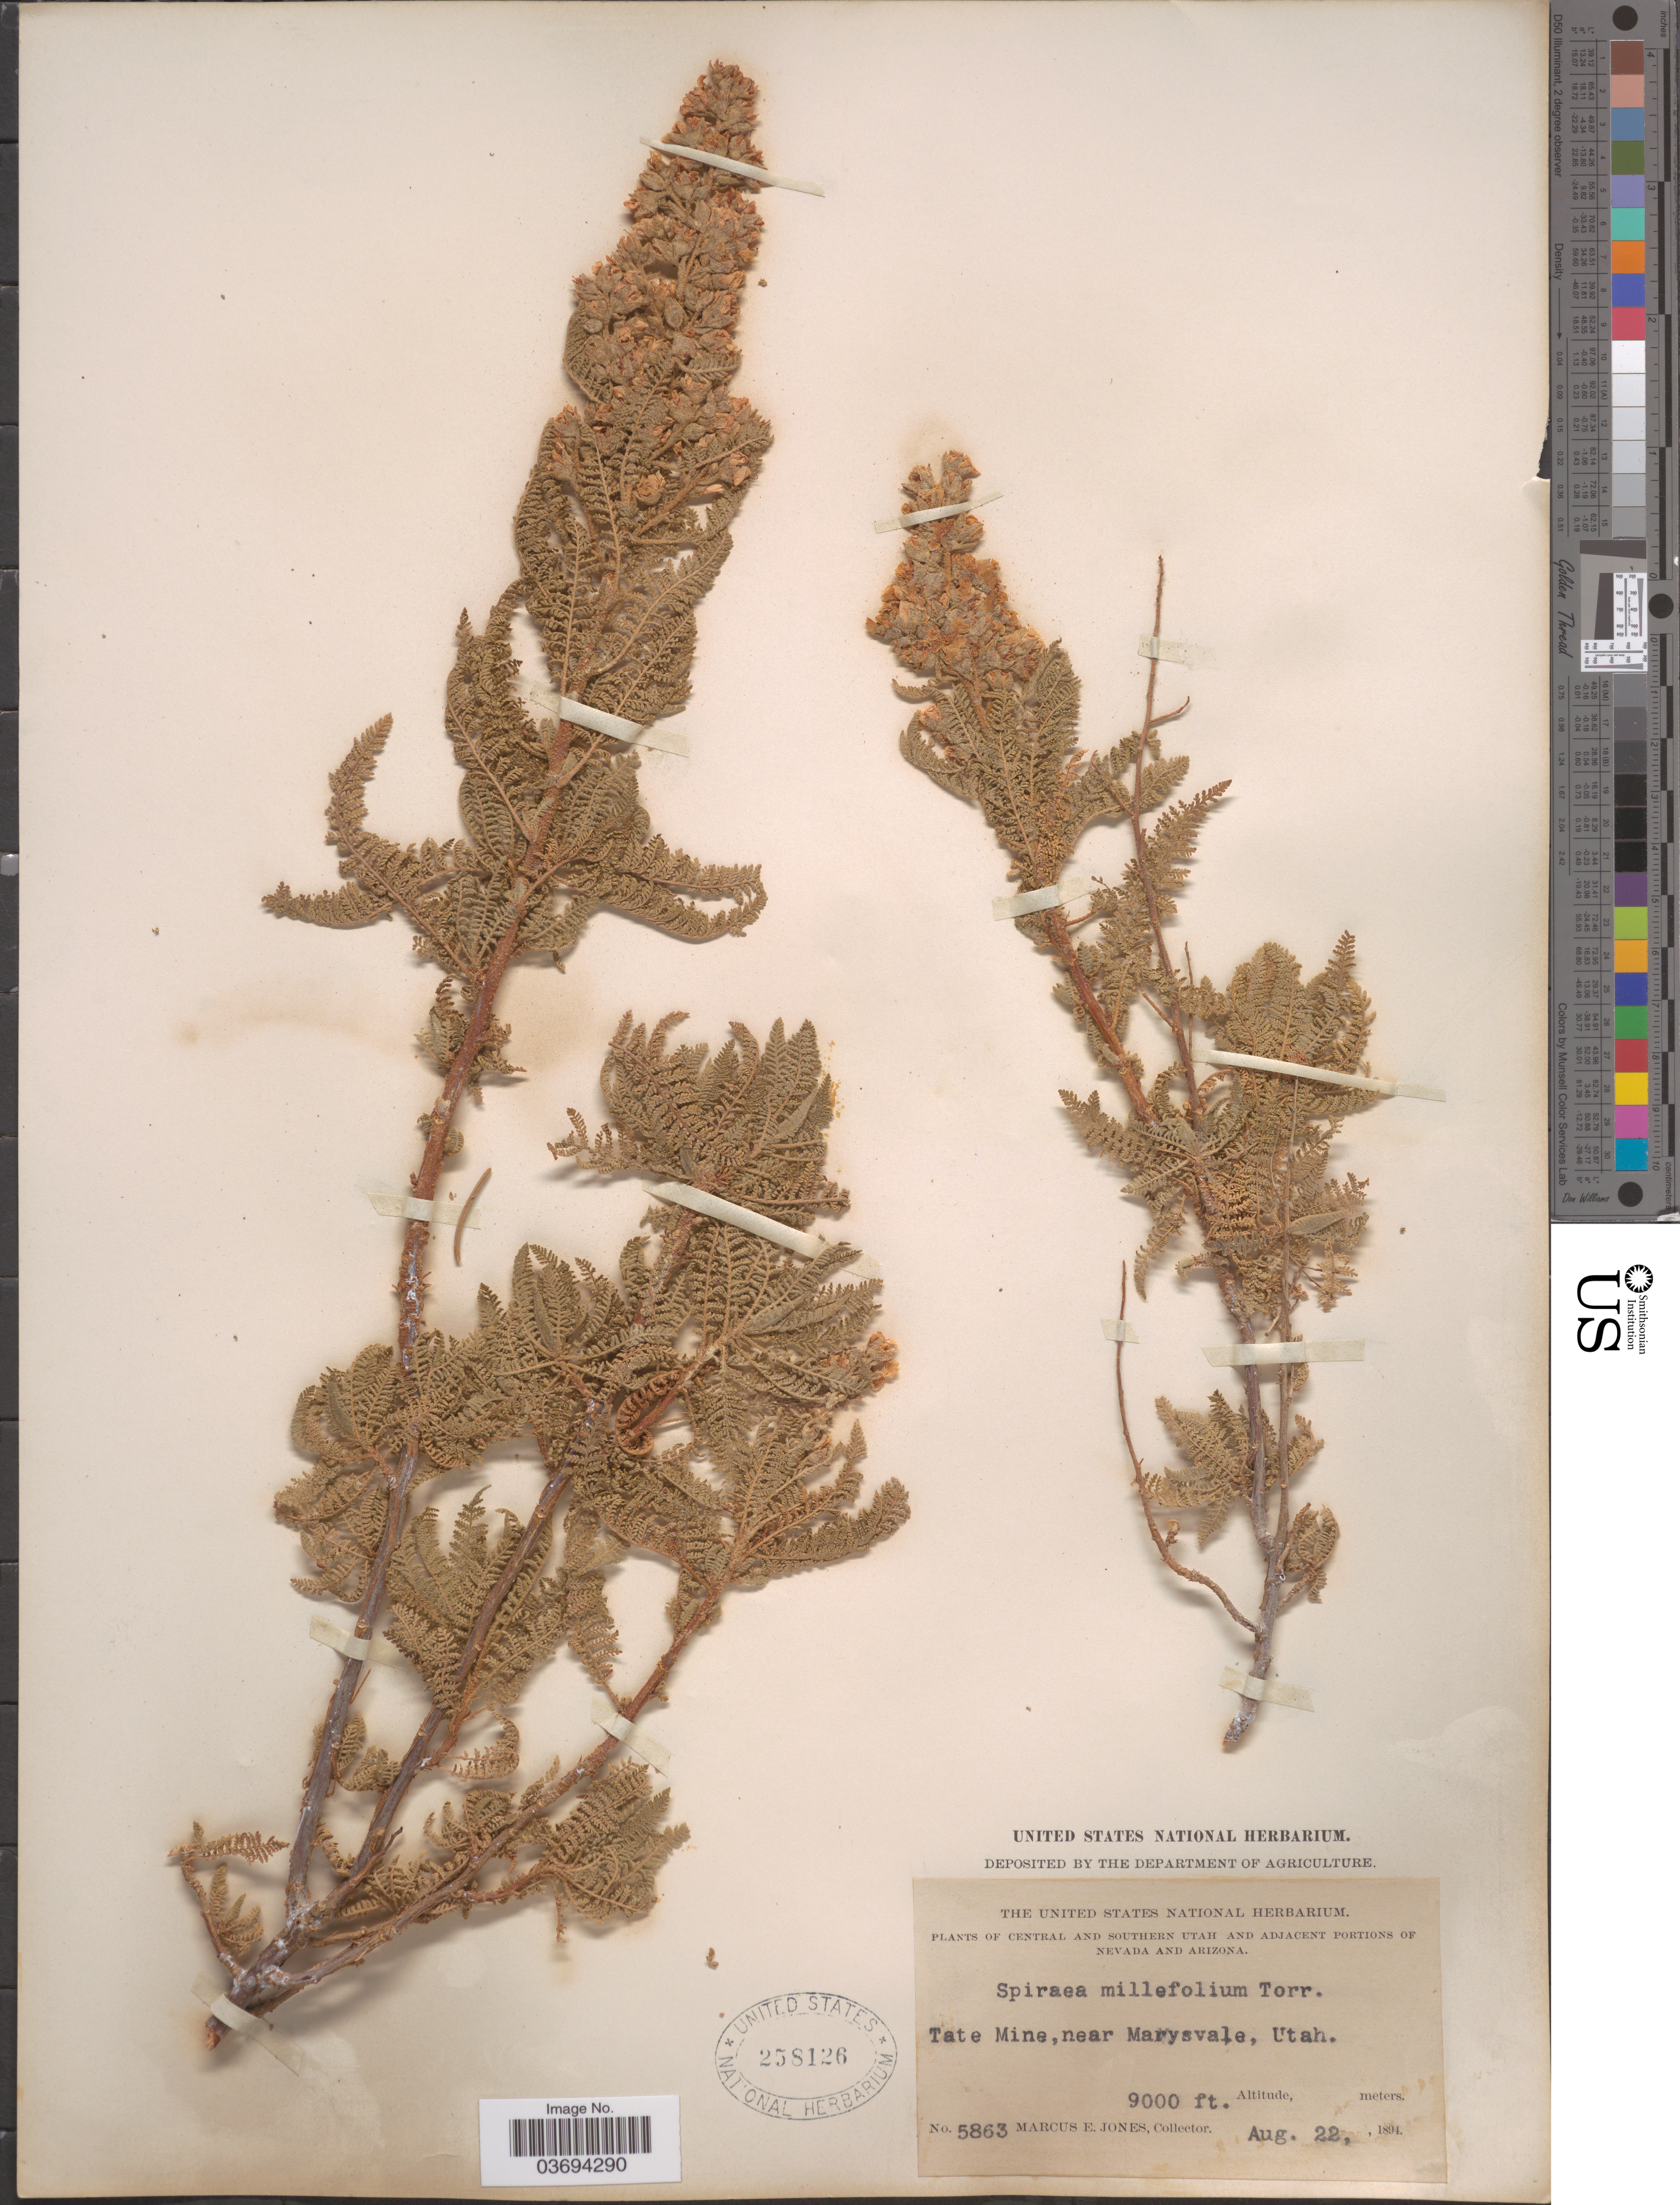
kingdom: Plantae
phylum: Tracheophyta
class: Magnoliopsida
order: Rosales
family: Rosaceae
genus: Chamaebatiaria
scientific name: Chamaebatiaria millefolium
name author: (Torr.) Maxim.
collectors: M. E. Jones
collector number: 5863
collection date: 1894-08-22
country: United States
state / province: Utah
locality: Central and Southern Utah. Tate Mine, near Marysvale.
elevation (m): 2743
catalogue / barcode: US 258126